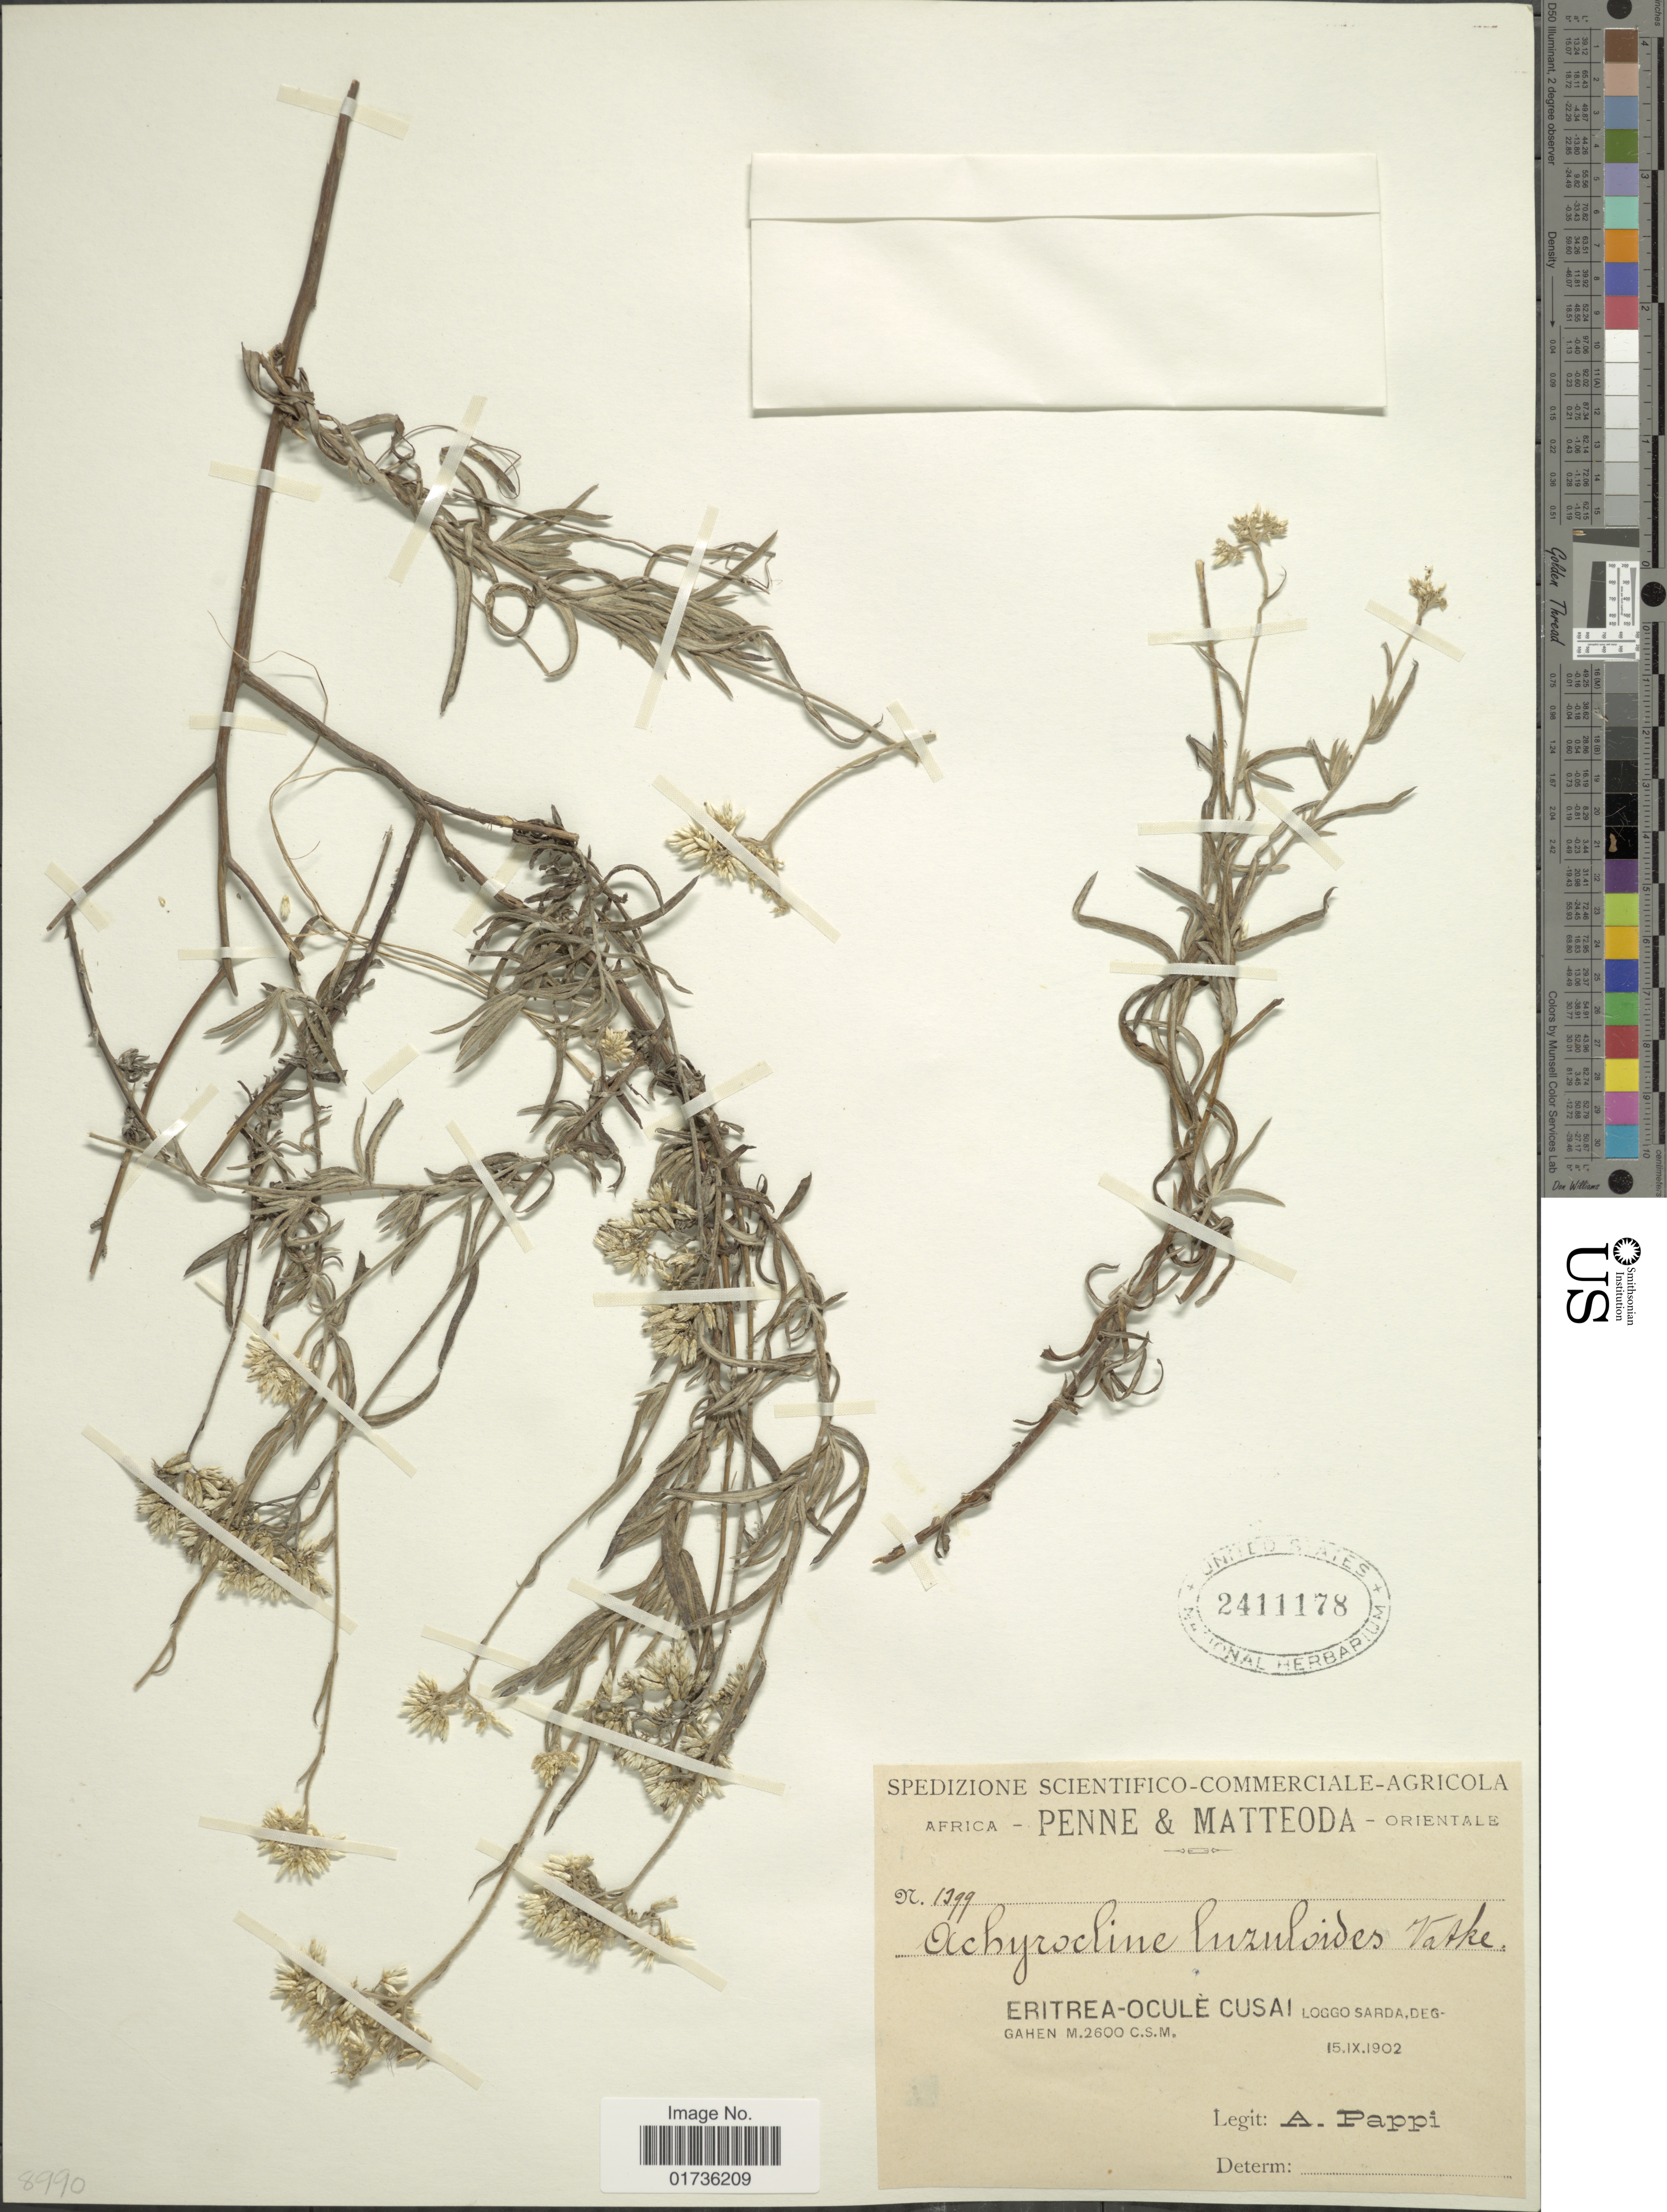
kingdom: Plantae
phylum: Tracheophyta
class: Magnoliopsida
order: Asterales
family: Asteraceae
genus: Achyrocline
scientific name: Achyrocline luzuloides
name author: Sch. Bip. ex Vatke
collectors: A. Pappi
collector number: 1399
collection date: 1902-09-15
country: Eritrea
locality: Ocule Cusai, Loggo Sarda, Deggahen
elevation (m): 2600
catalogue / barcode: US 2411178